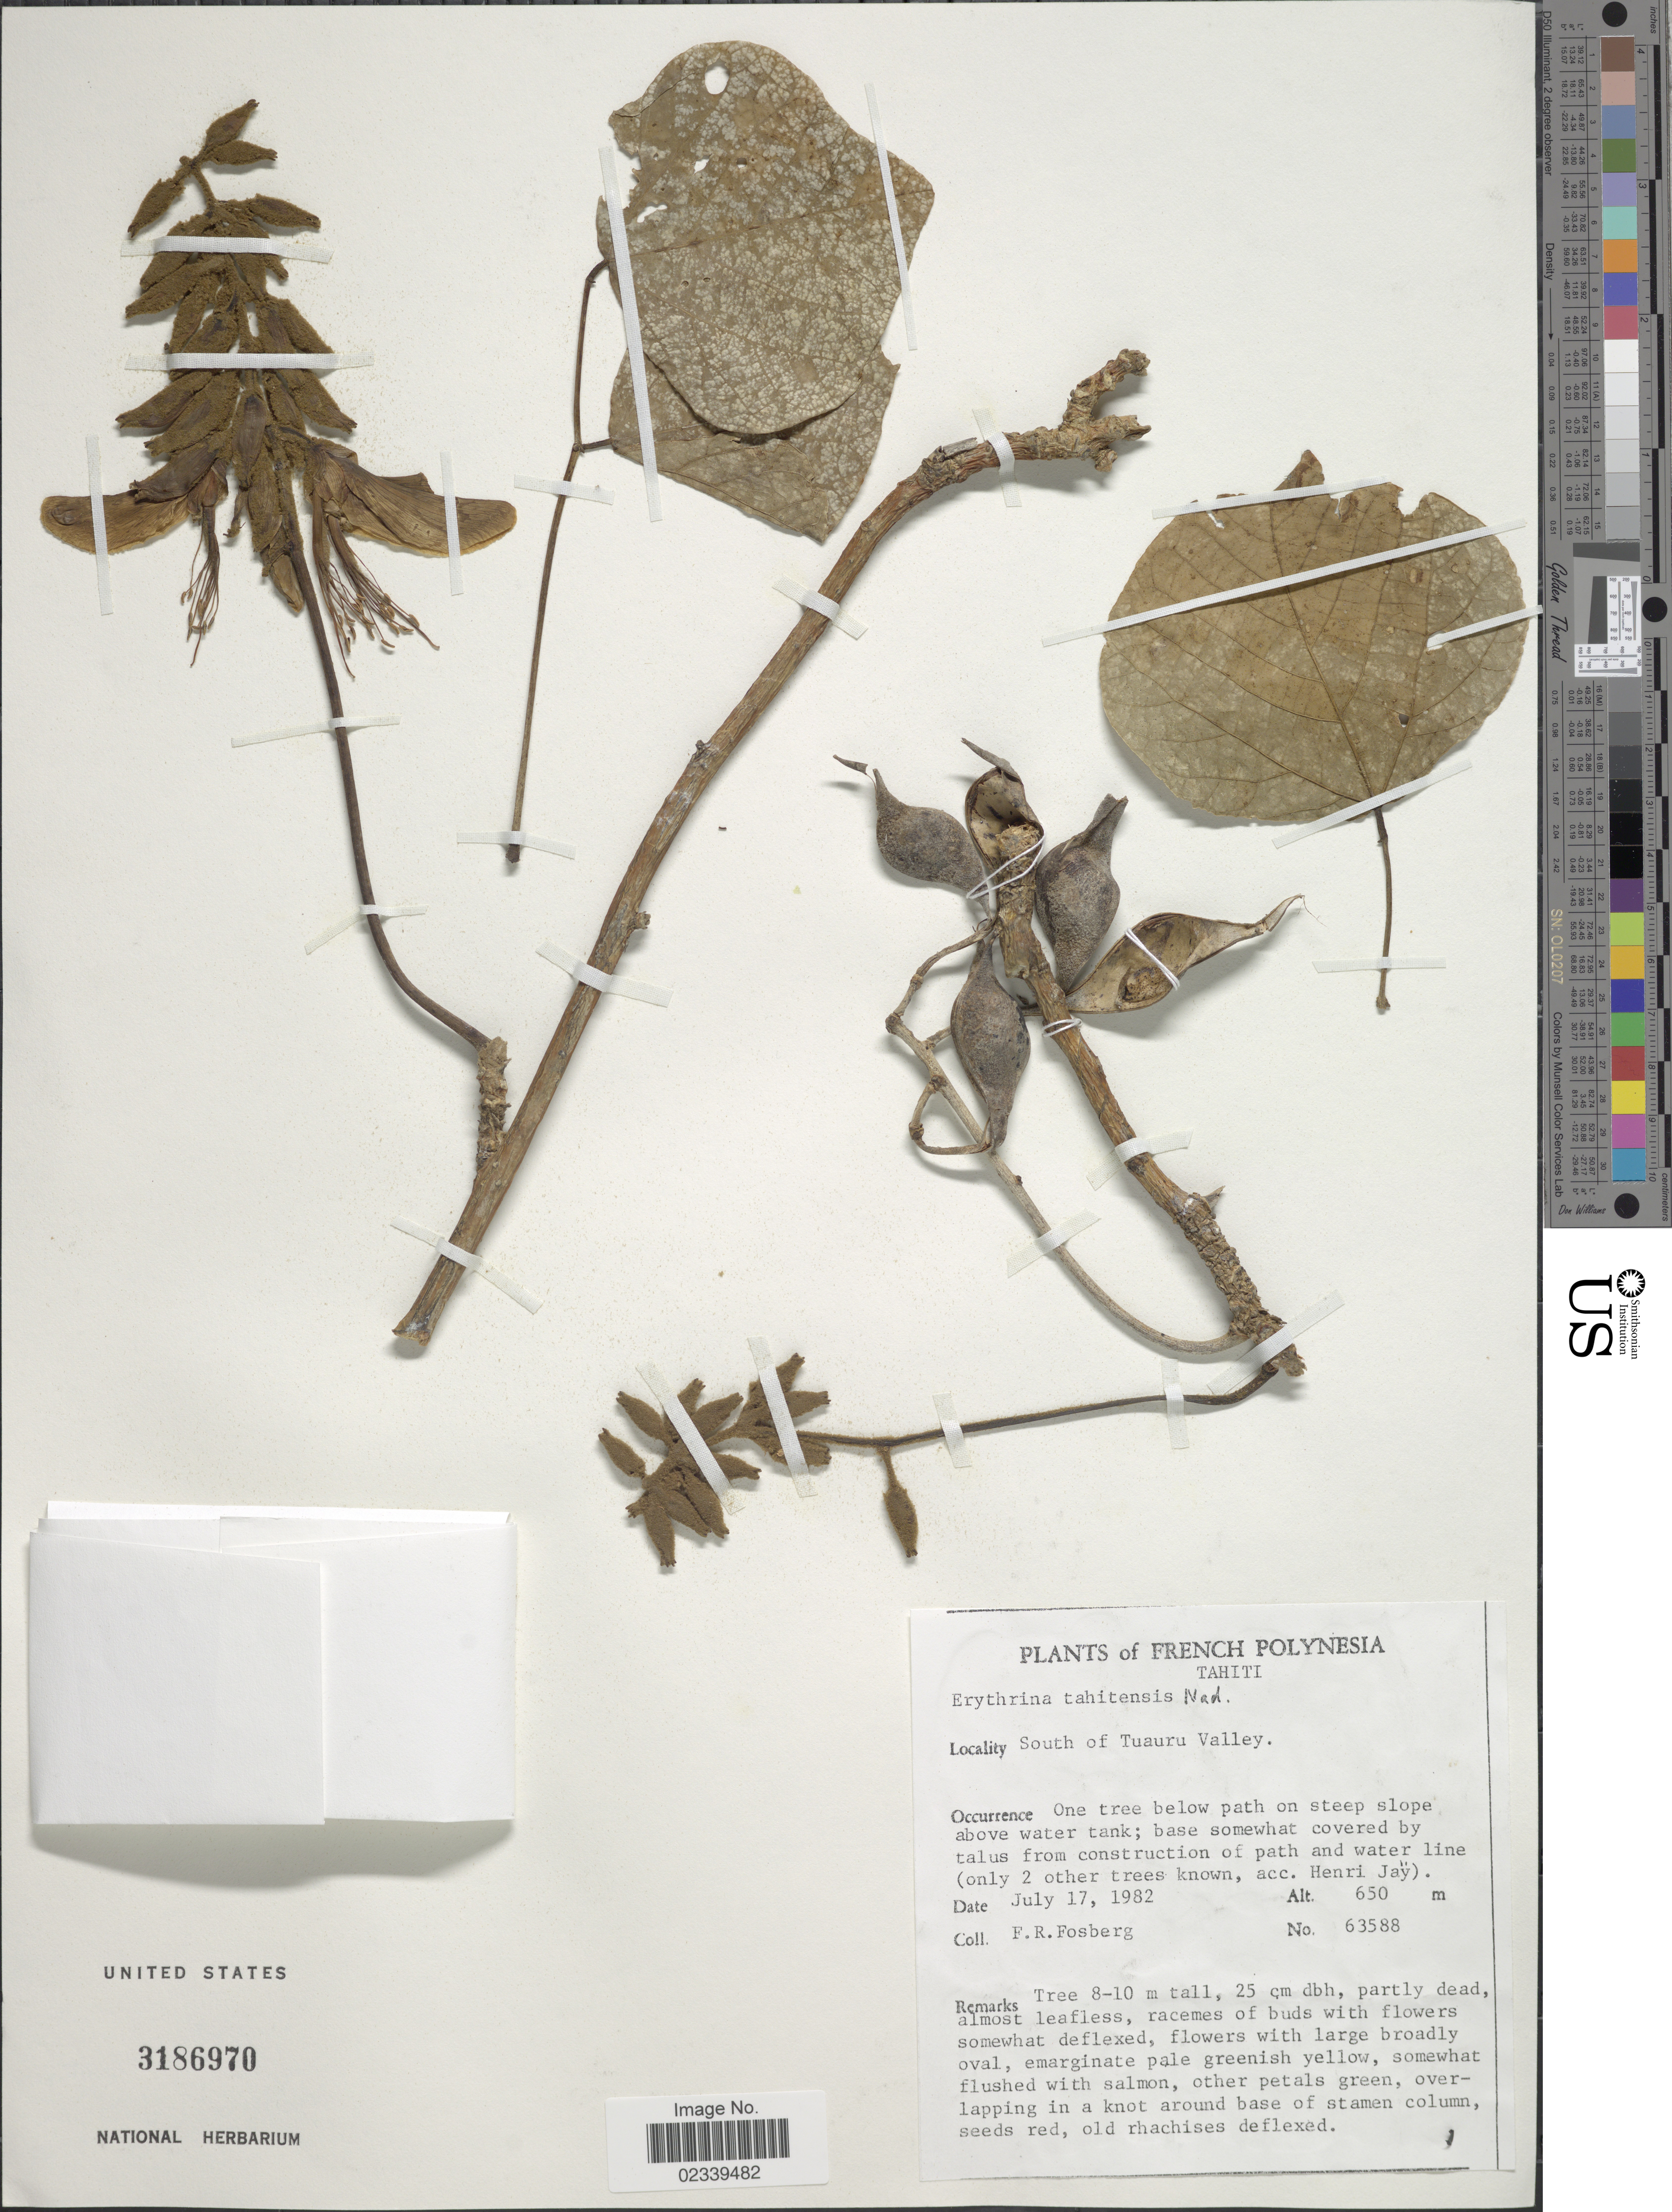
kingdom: Plantae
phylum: Tracheophyta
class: Magnoliopsida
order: Fabales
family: Fabaceae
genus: Erythrina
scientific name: Erythrina tahitensis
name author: Nadeaud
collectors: F. R. Fosberg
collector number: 63588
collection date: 1982-07-17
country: French Polynesia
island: Tahiti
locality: Tahiti, South of Tuauru Valley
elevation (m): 650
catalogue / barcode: US 3186970